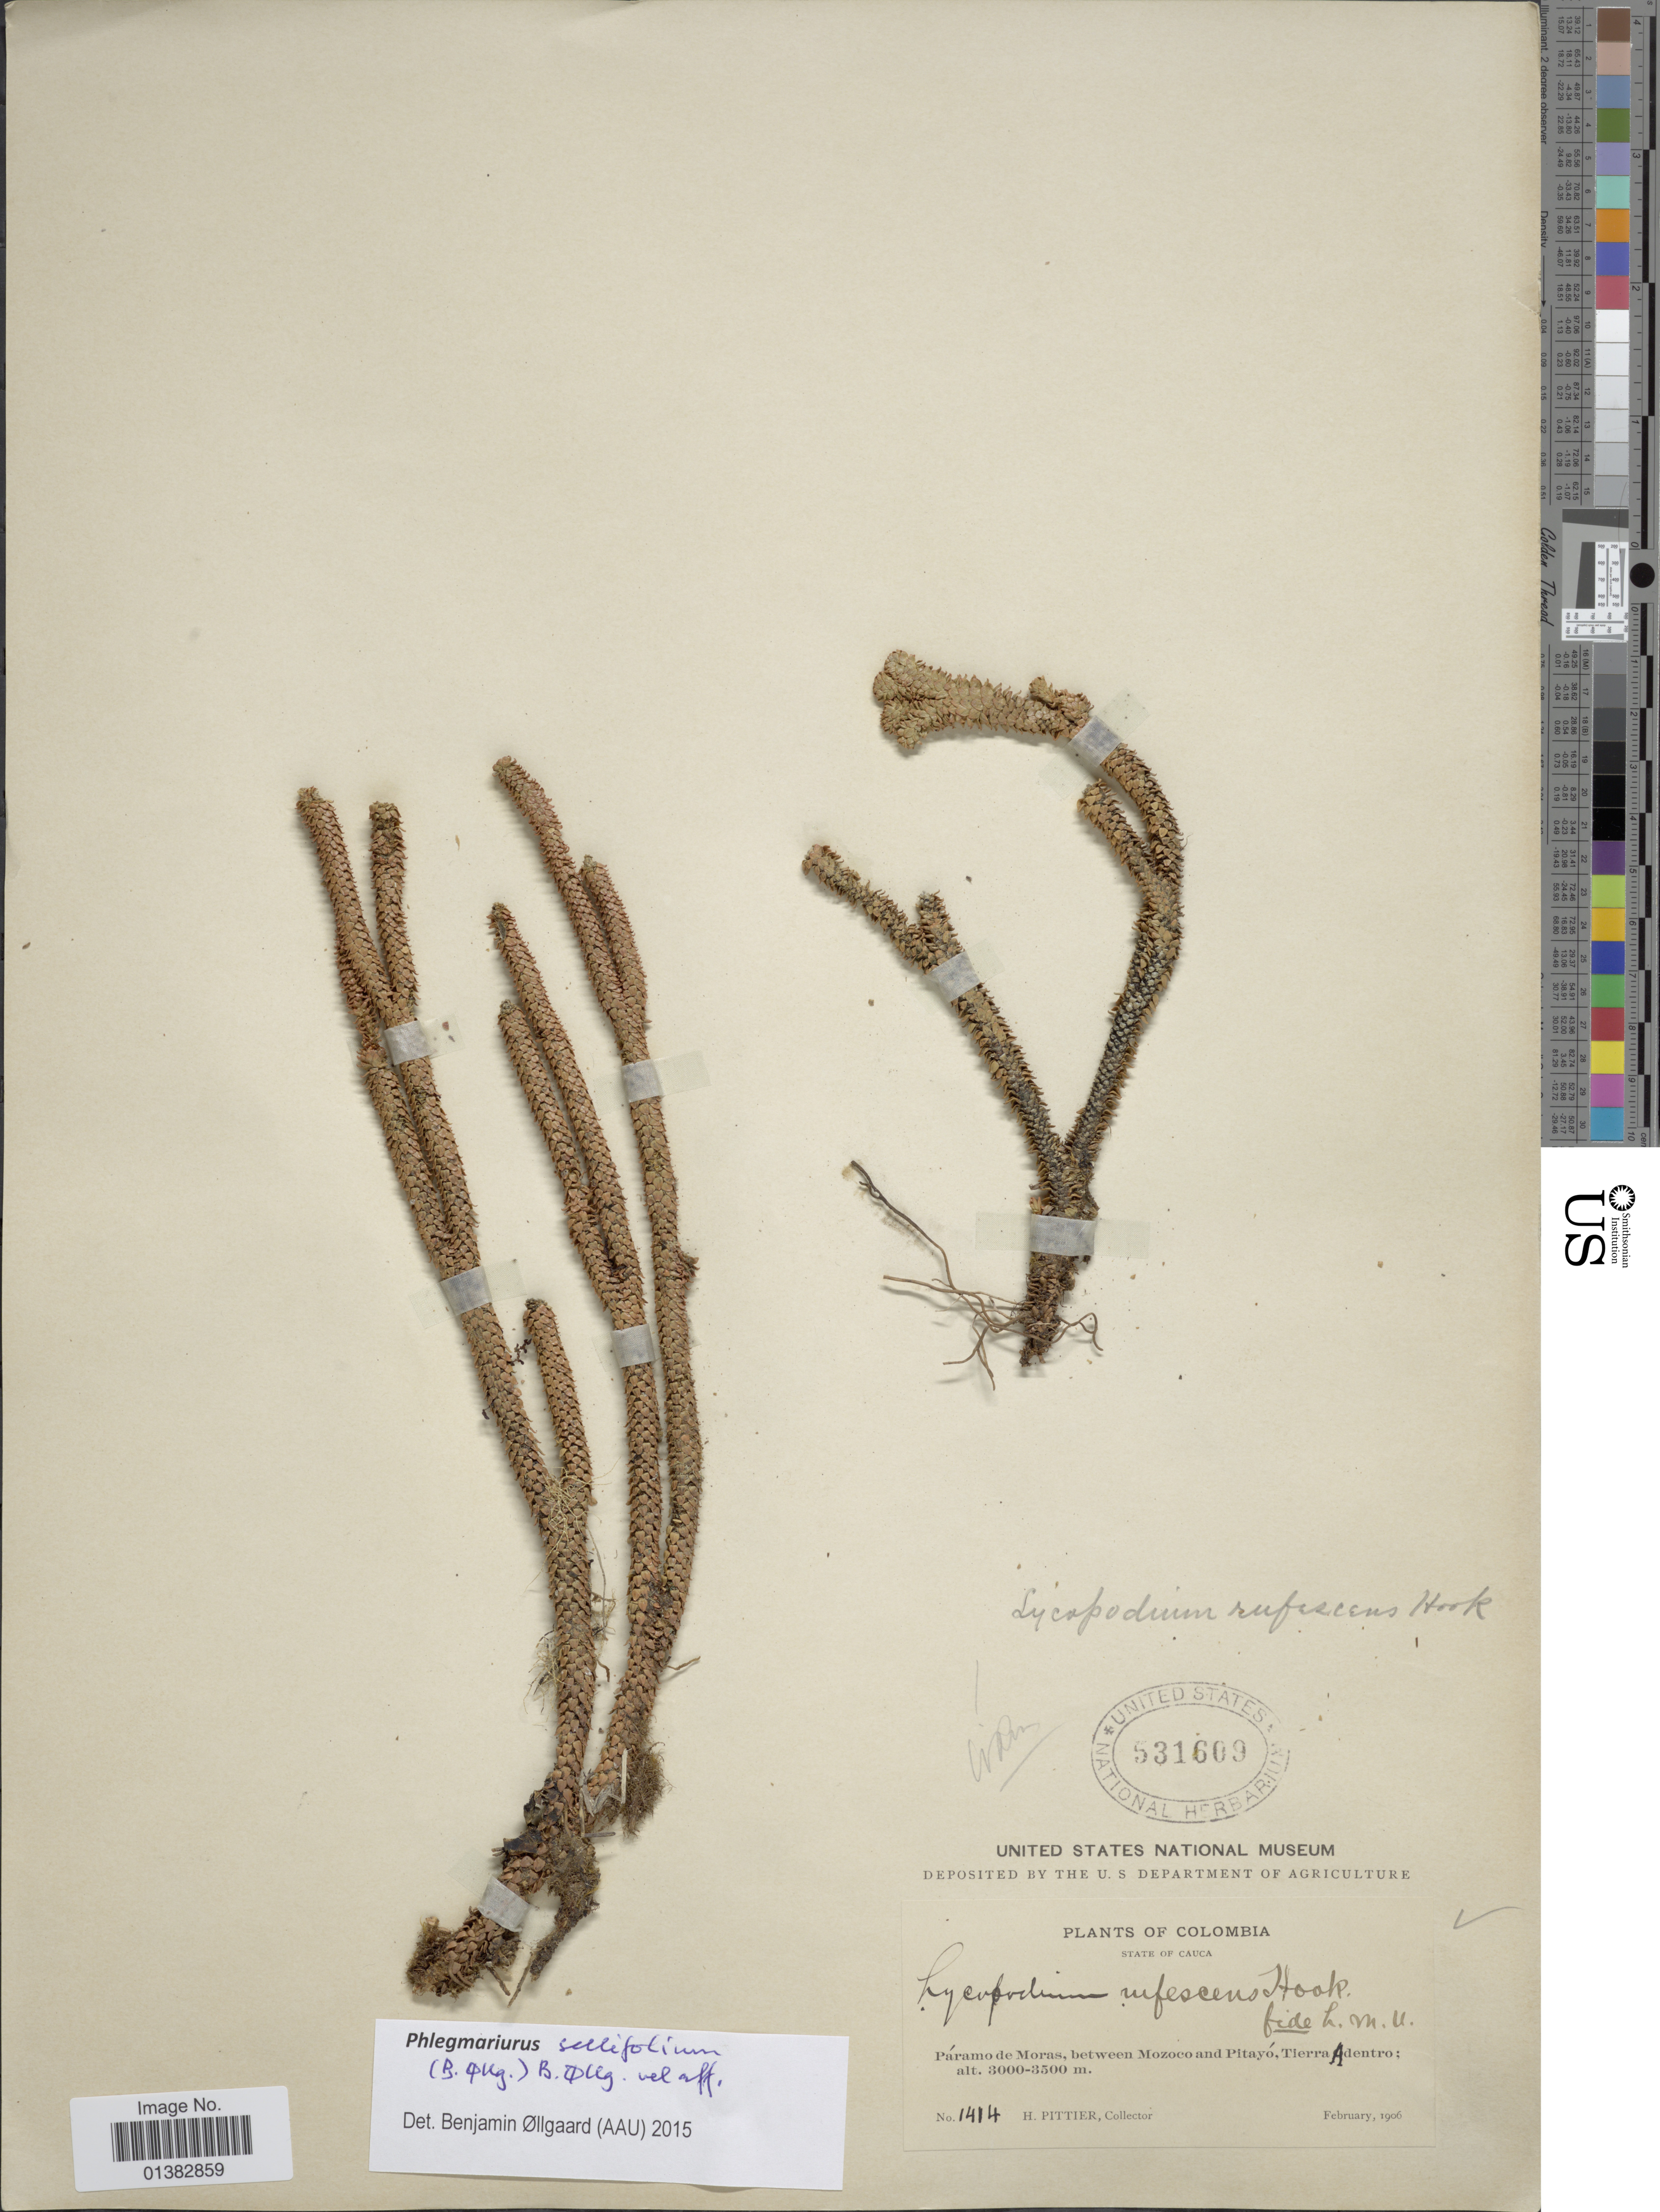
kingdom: Plantae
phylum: Tracheophyta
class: Lycopodiopsida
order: Lycopodiales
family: Lycopodiaceae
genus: Phlegmariurus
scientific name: Phlegmariurus sellifolius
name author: (B. Øllg.) B. Øllg.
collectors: H. F. Pittier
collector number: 1414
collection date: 1906-02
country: Colombia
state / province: Cauca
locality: Páramo de Moras, between Mozoco and Pitayó, Tierra dentro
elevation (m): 3000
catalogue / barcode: US 531609